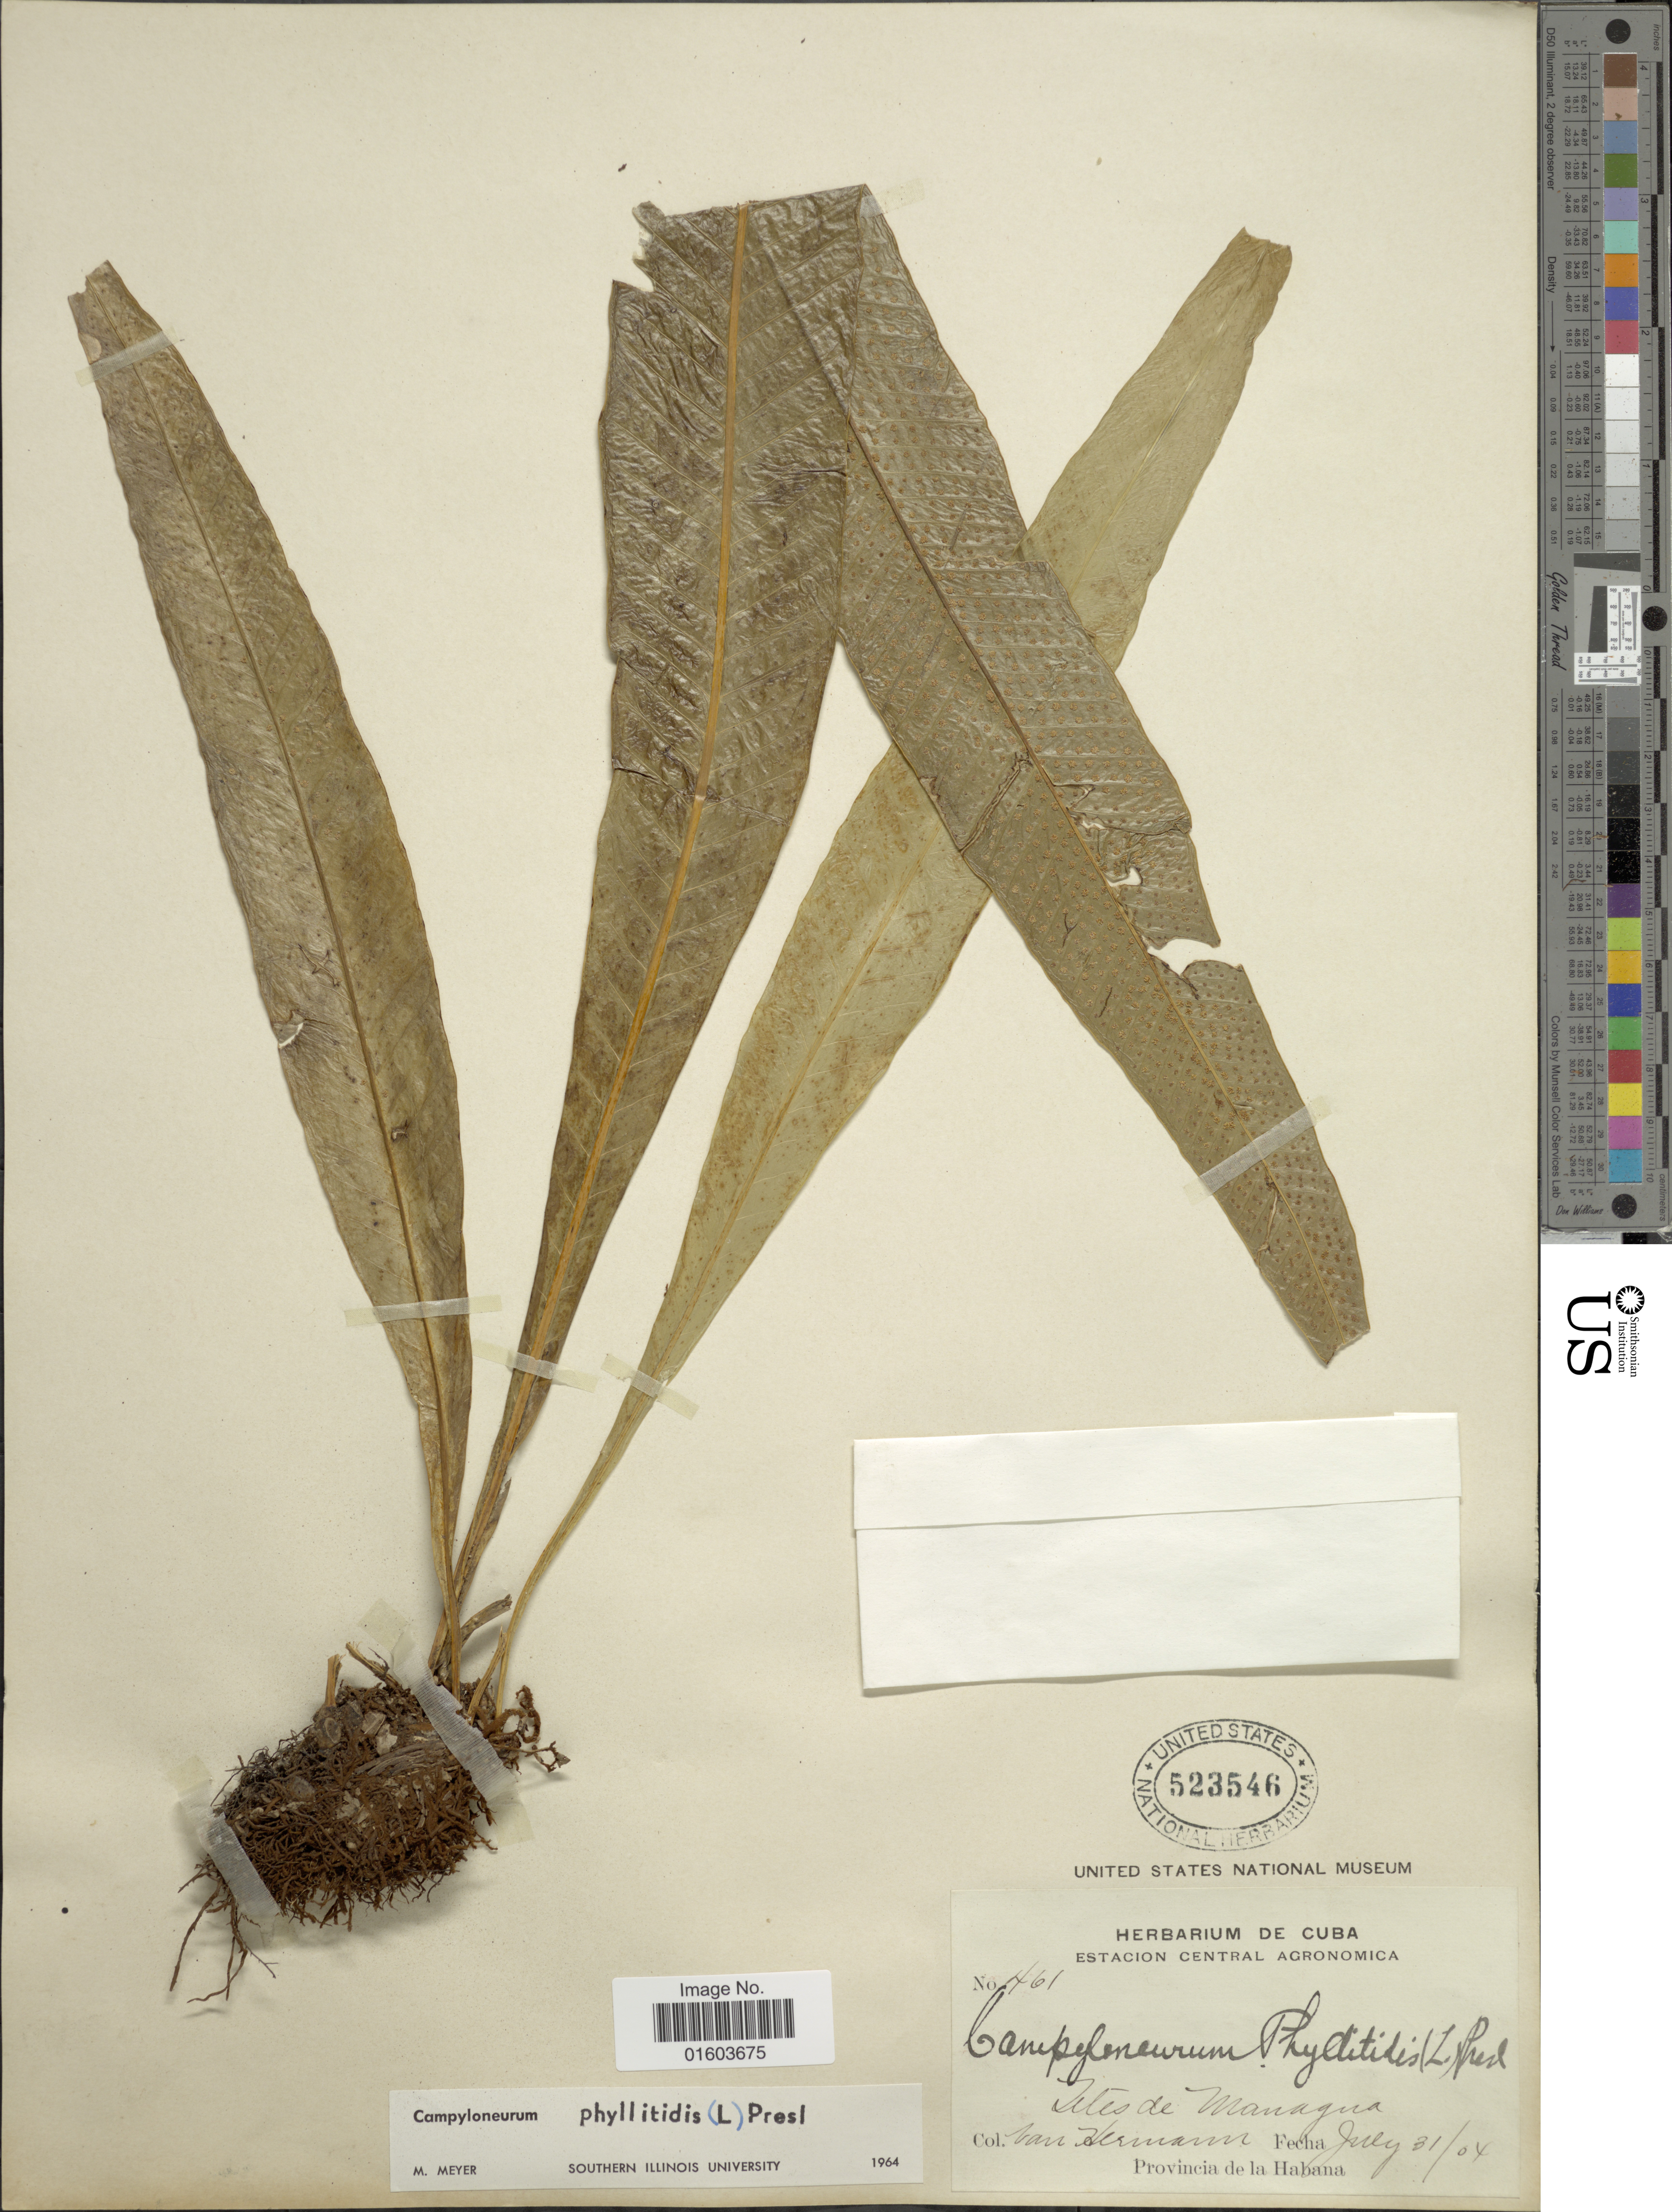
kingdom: Plantae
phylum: Tracheophyta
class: Polypodiopsida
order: Polypodiales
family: Polypodiaceae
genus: Campyloneurum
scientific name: Campyloneurum phyllitidis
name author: (L.) C. Presl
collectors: Van Hermann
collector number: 461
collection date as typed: Transcribed d/m/y: 31/7/4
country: Cuba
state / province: La Habana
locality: Isle de Managua, Provincia de la Habana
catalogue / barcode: US 523546